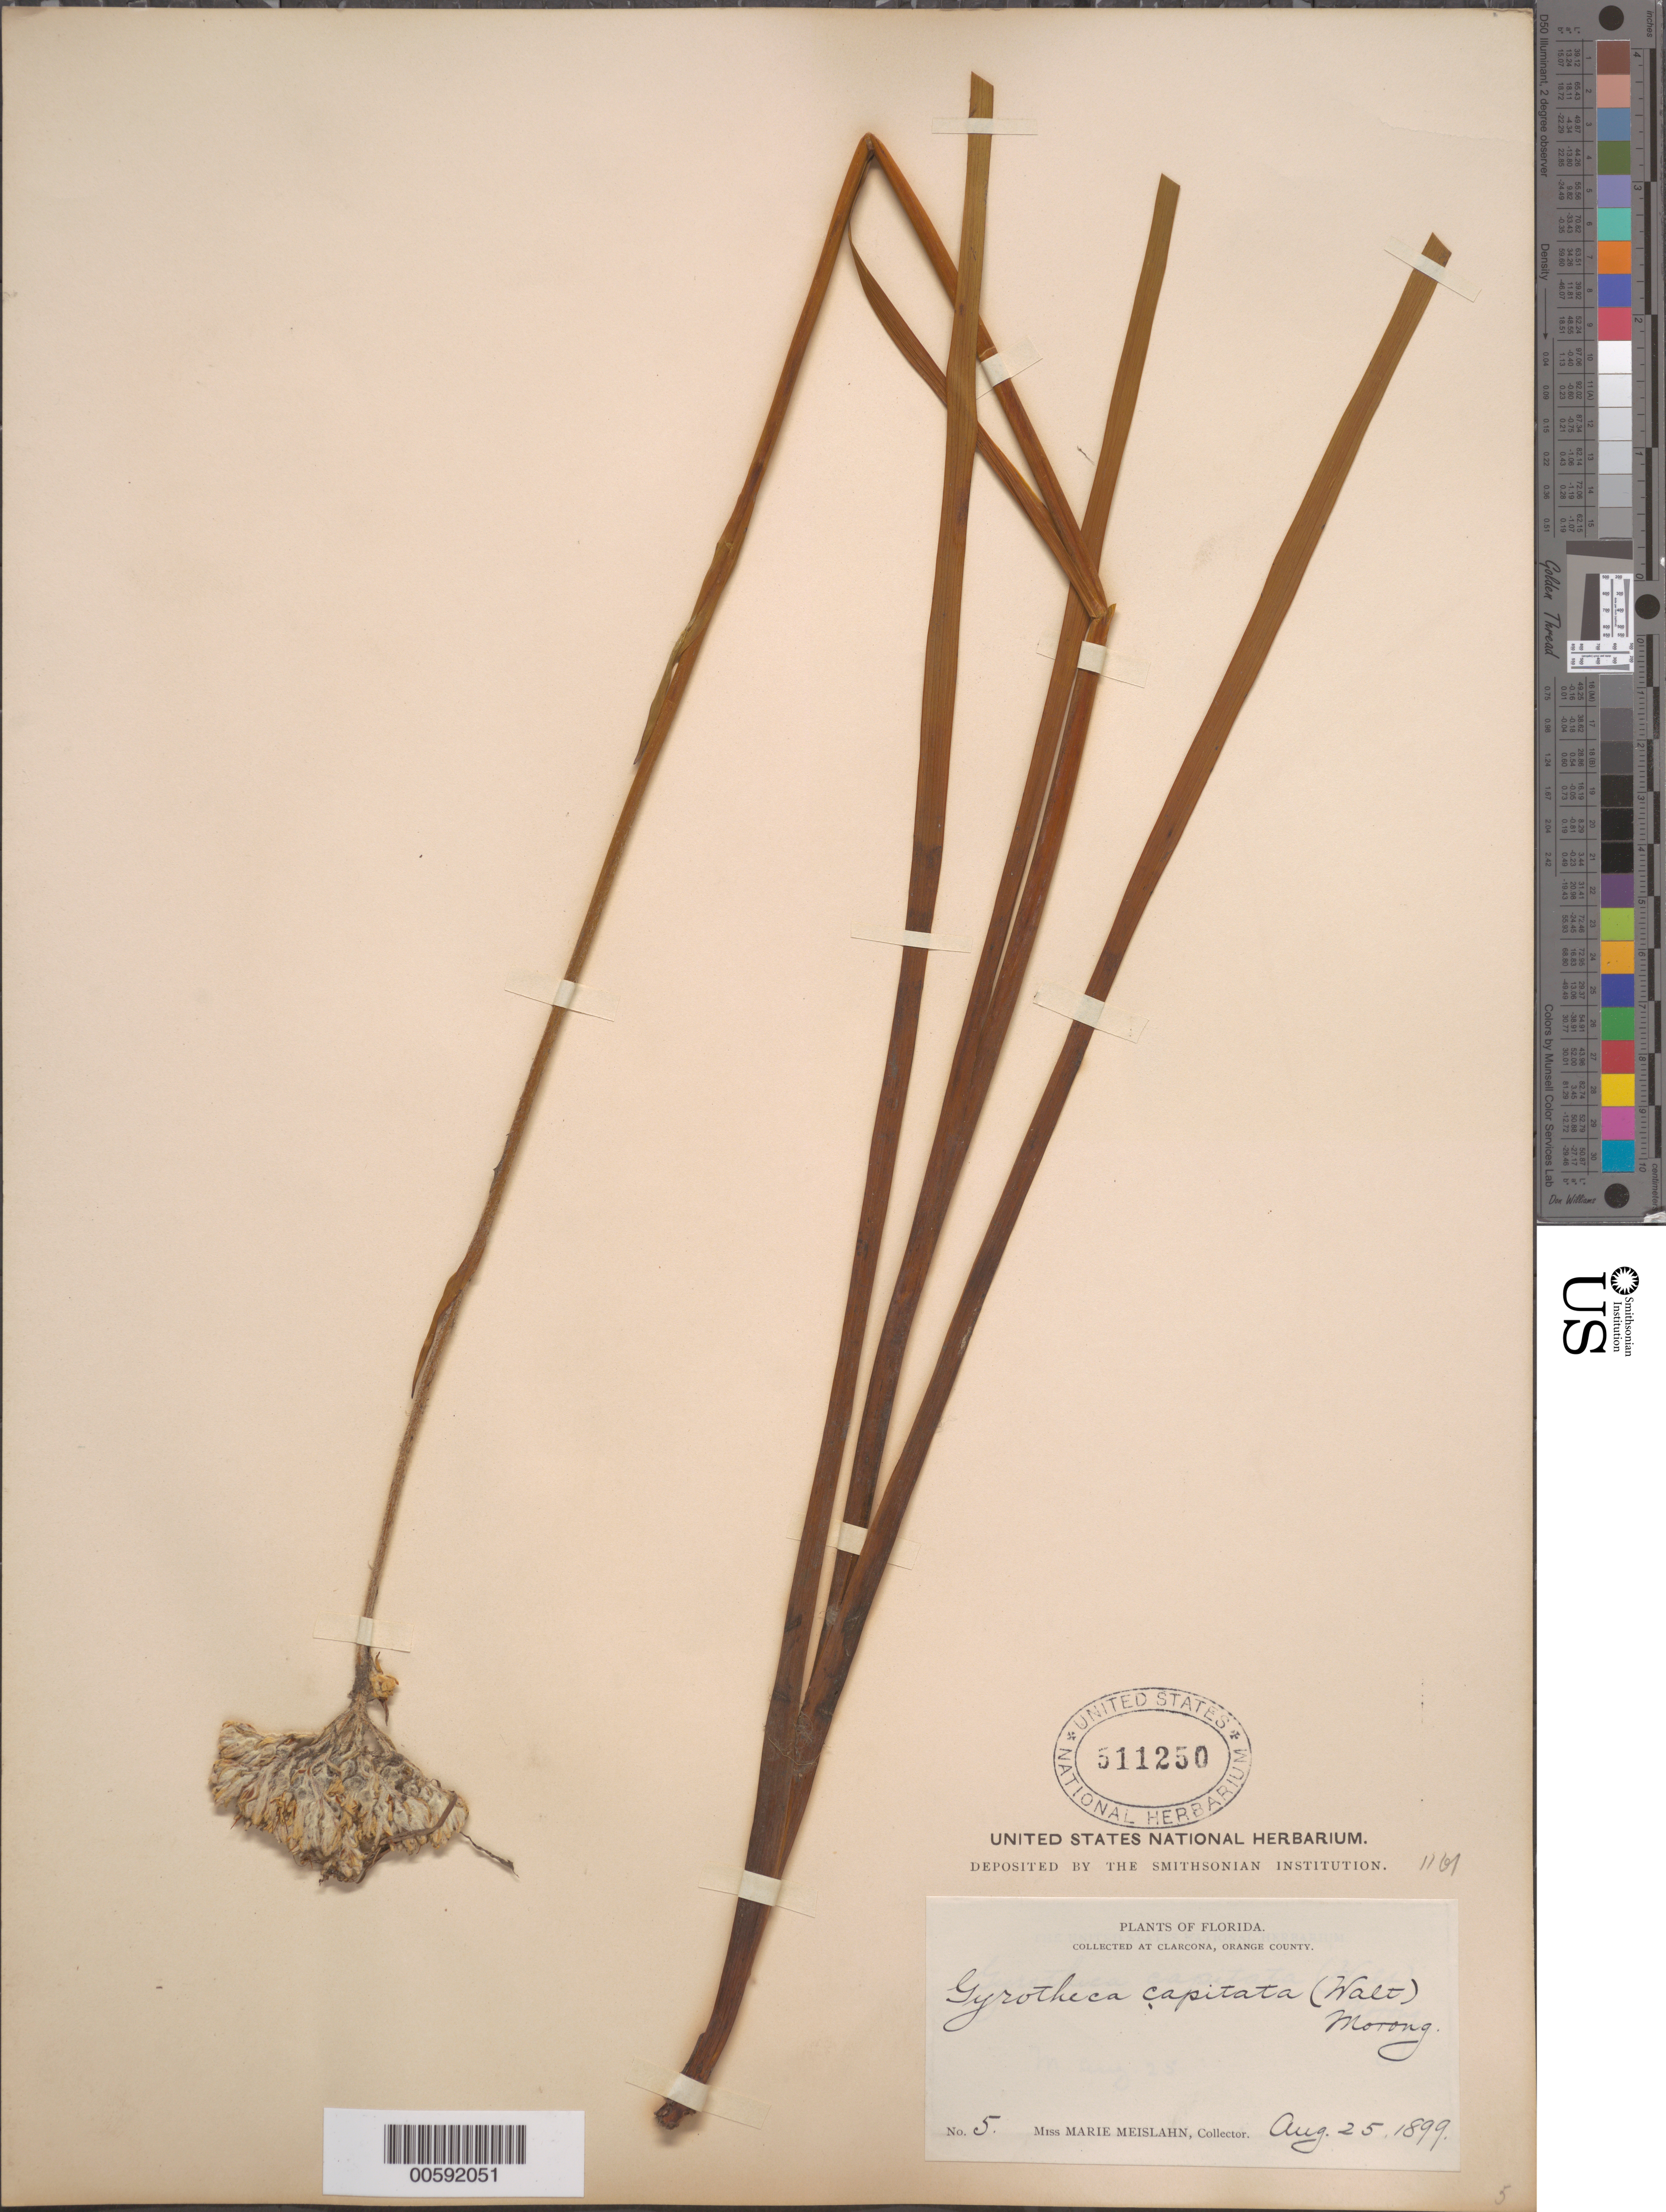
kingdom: Plantae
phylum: Tracheophyta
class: Liliopsida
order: Commelinales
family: Haemodoraceae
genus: Lachnanthes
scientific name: Lachnanthes tinctoria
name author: (Walter ex J.F. Gmel.) Elliott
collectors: M. Meislahn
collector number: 5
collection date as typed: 25 Aug 1899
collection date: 1899-08-25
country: United States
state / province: Florida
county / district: Orange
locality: Clarcona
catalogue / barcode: US 511250